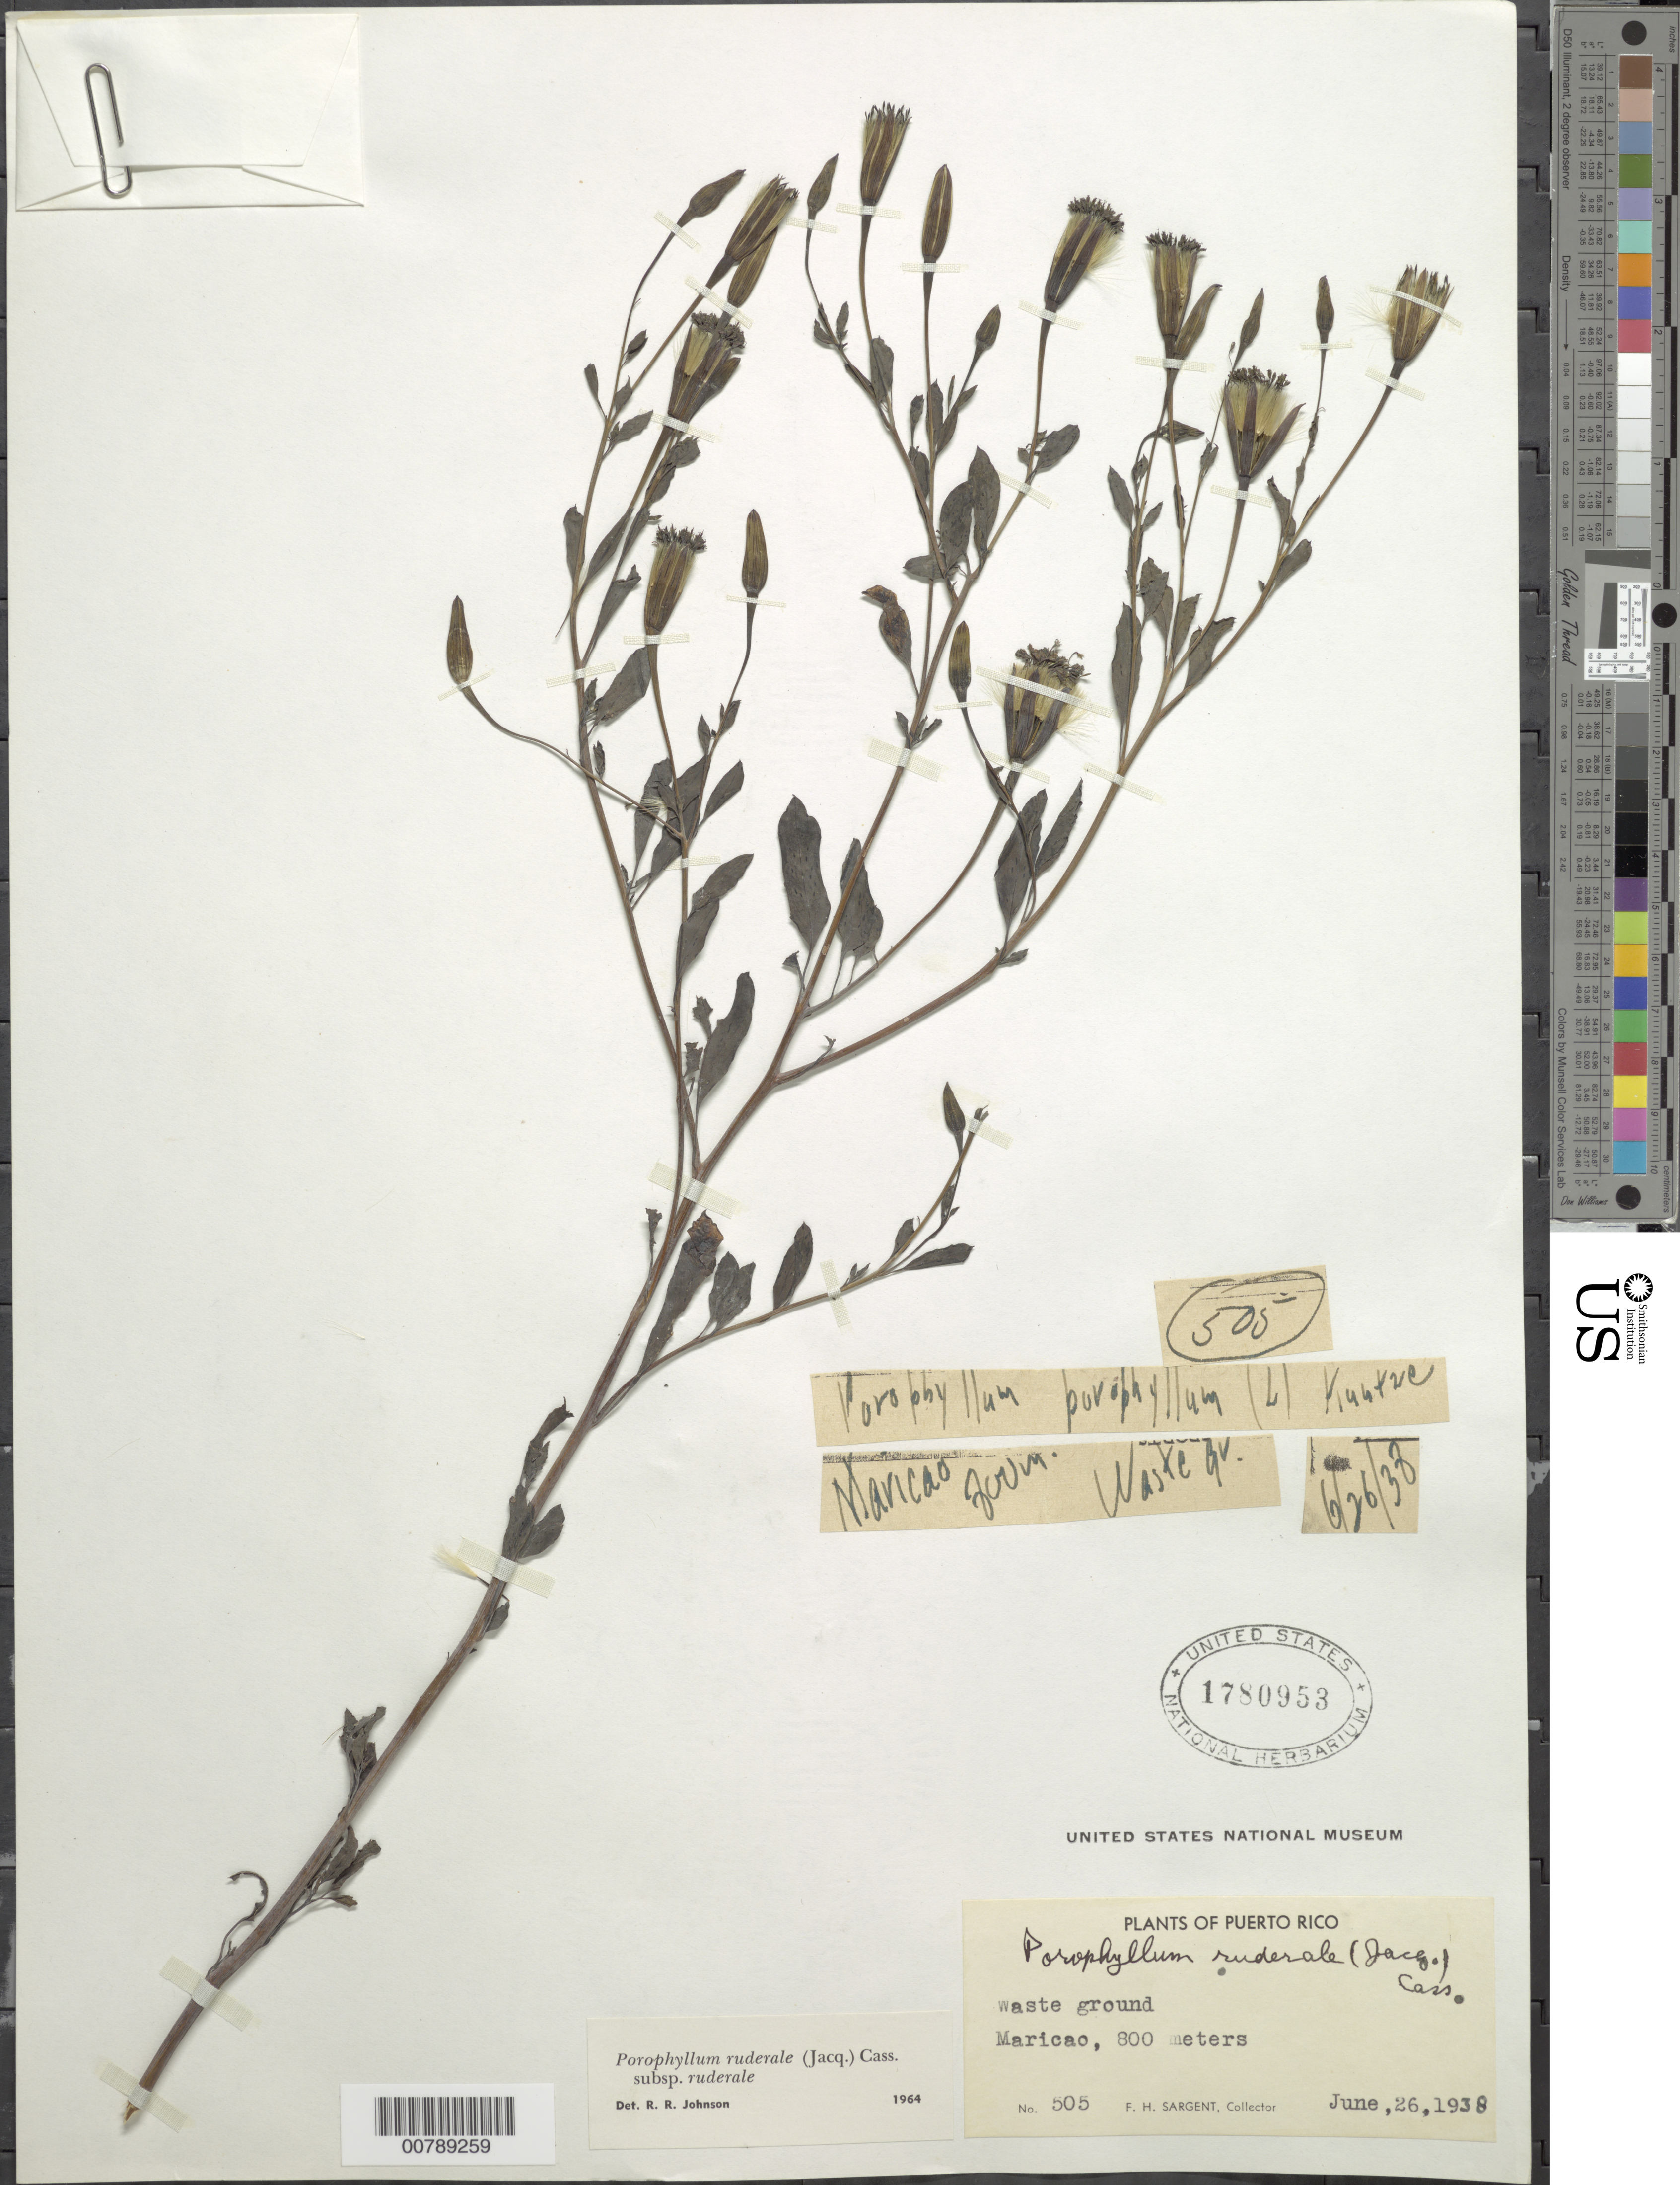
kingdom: Plantae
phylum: Tracheophyta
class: Magnoliopsida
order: Asterales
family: Asteraceae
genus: Porophyllum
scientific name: Porophyllum ruderale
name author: (Jacq.) Cass.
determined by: Johnson, R. R.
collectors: F. H. Sargent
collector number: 505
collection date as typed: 26 Jun 1938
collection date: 1938-06-26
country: Haiti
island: Hispaniola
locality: Maricao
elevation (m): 800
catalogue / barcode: US 1780953